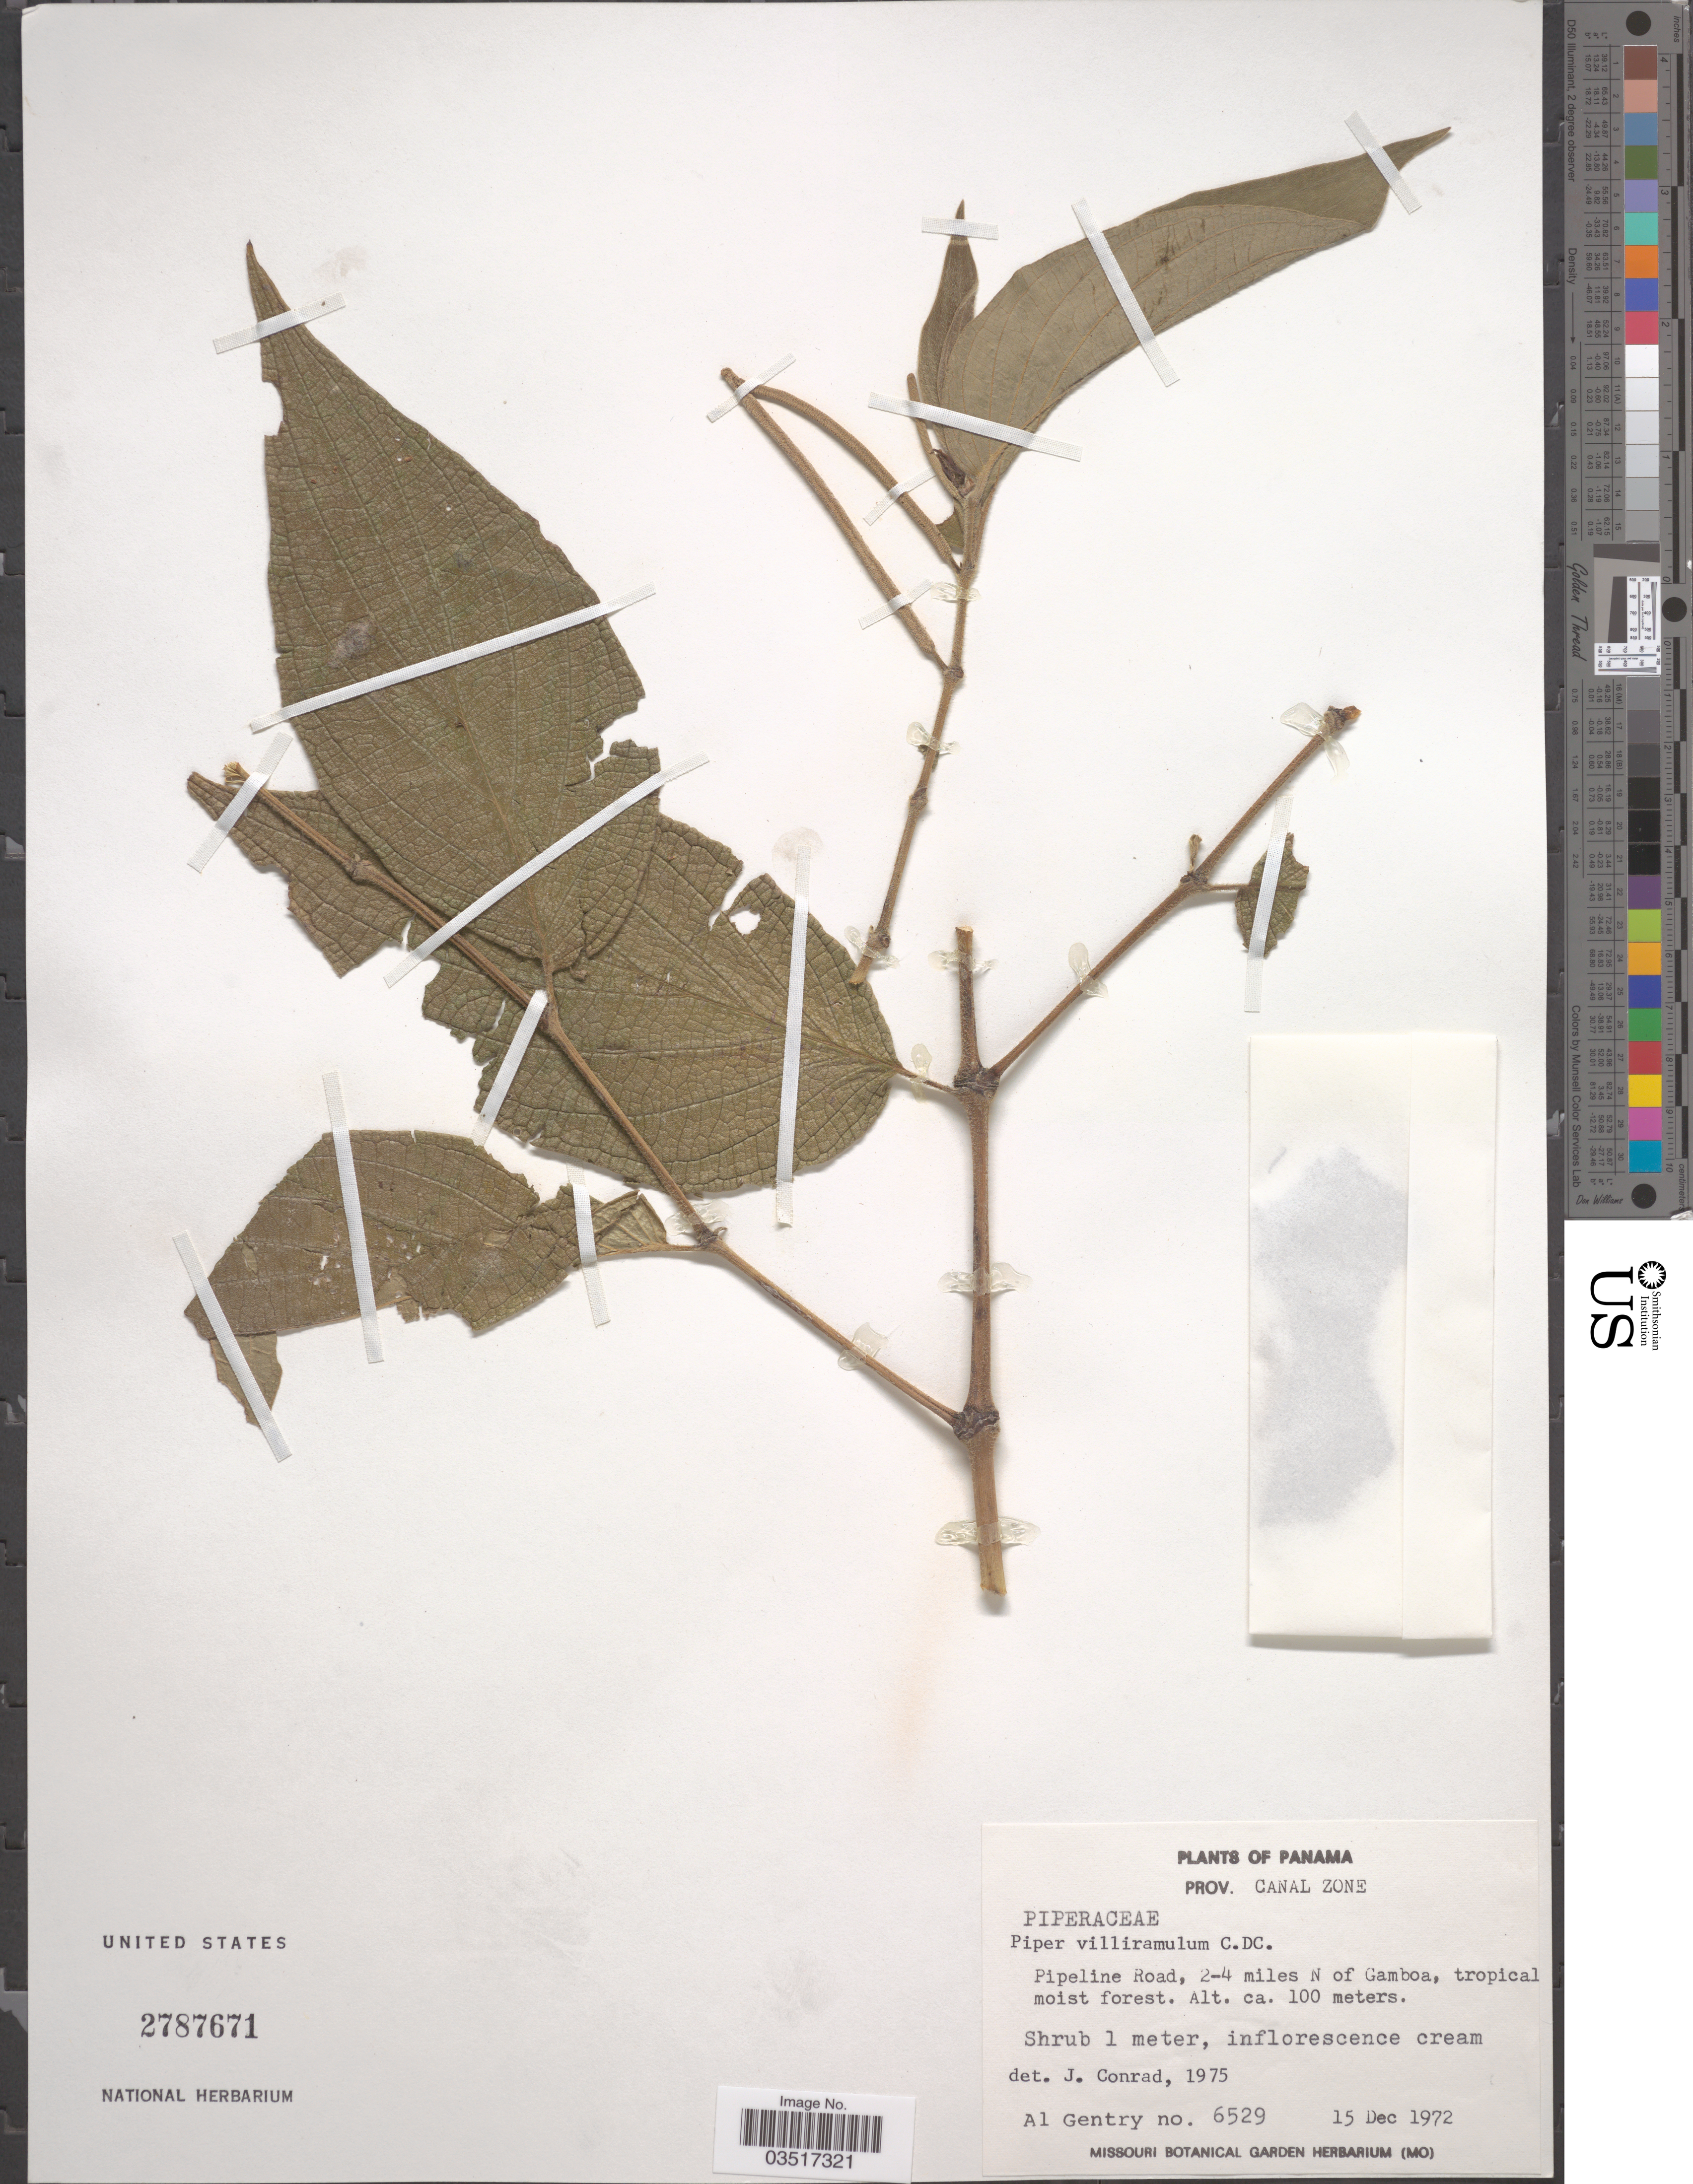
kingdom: Plantae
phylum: Tracheophyta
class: Magnoliopsida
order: Piperales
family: Piperaceae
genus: Piper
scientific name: Piper villiramulum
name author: C. DC.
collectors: A. H. Gentry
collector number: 6529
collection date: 1972-12-15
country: Panama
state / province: Colón / Panamá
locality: Pipeline Road, 2-4 miles N of Gamboa.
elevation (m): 100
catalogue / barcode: US 2787671